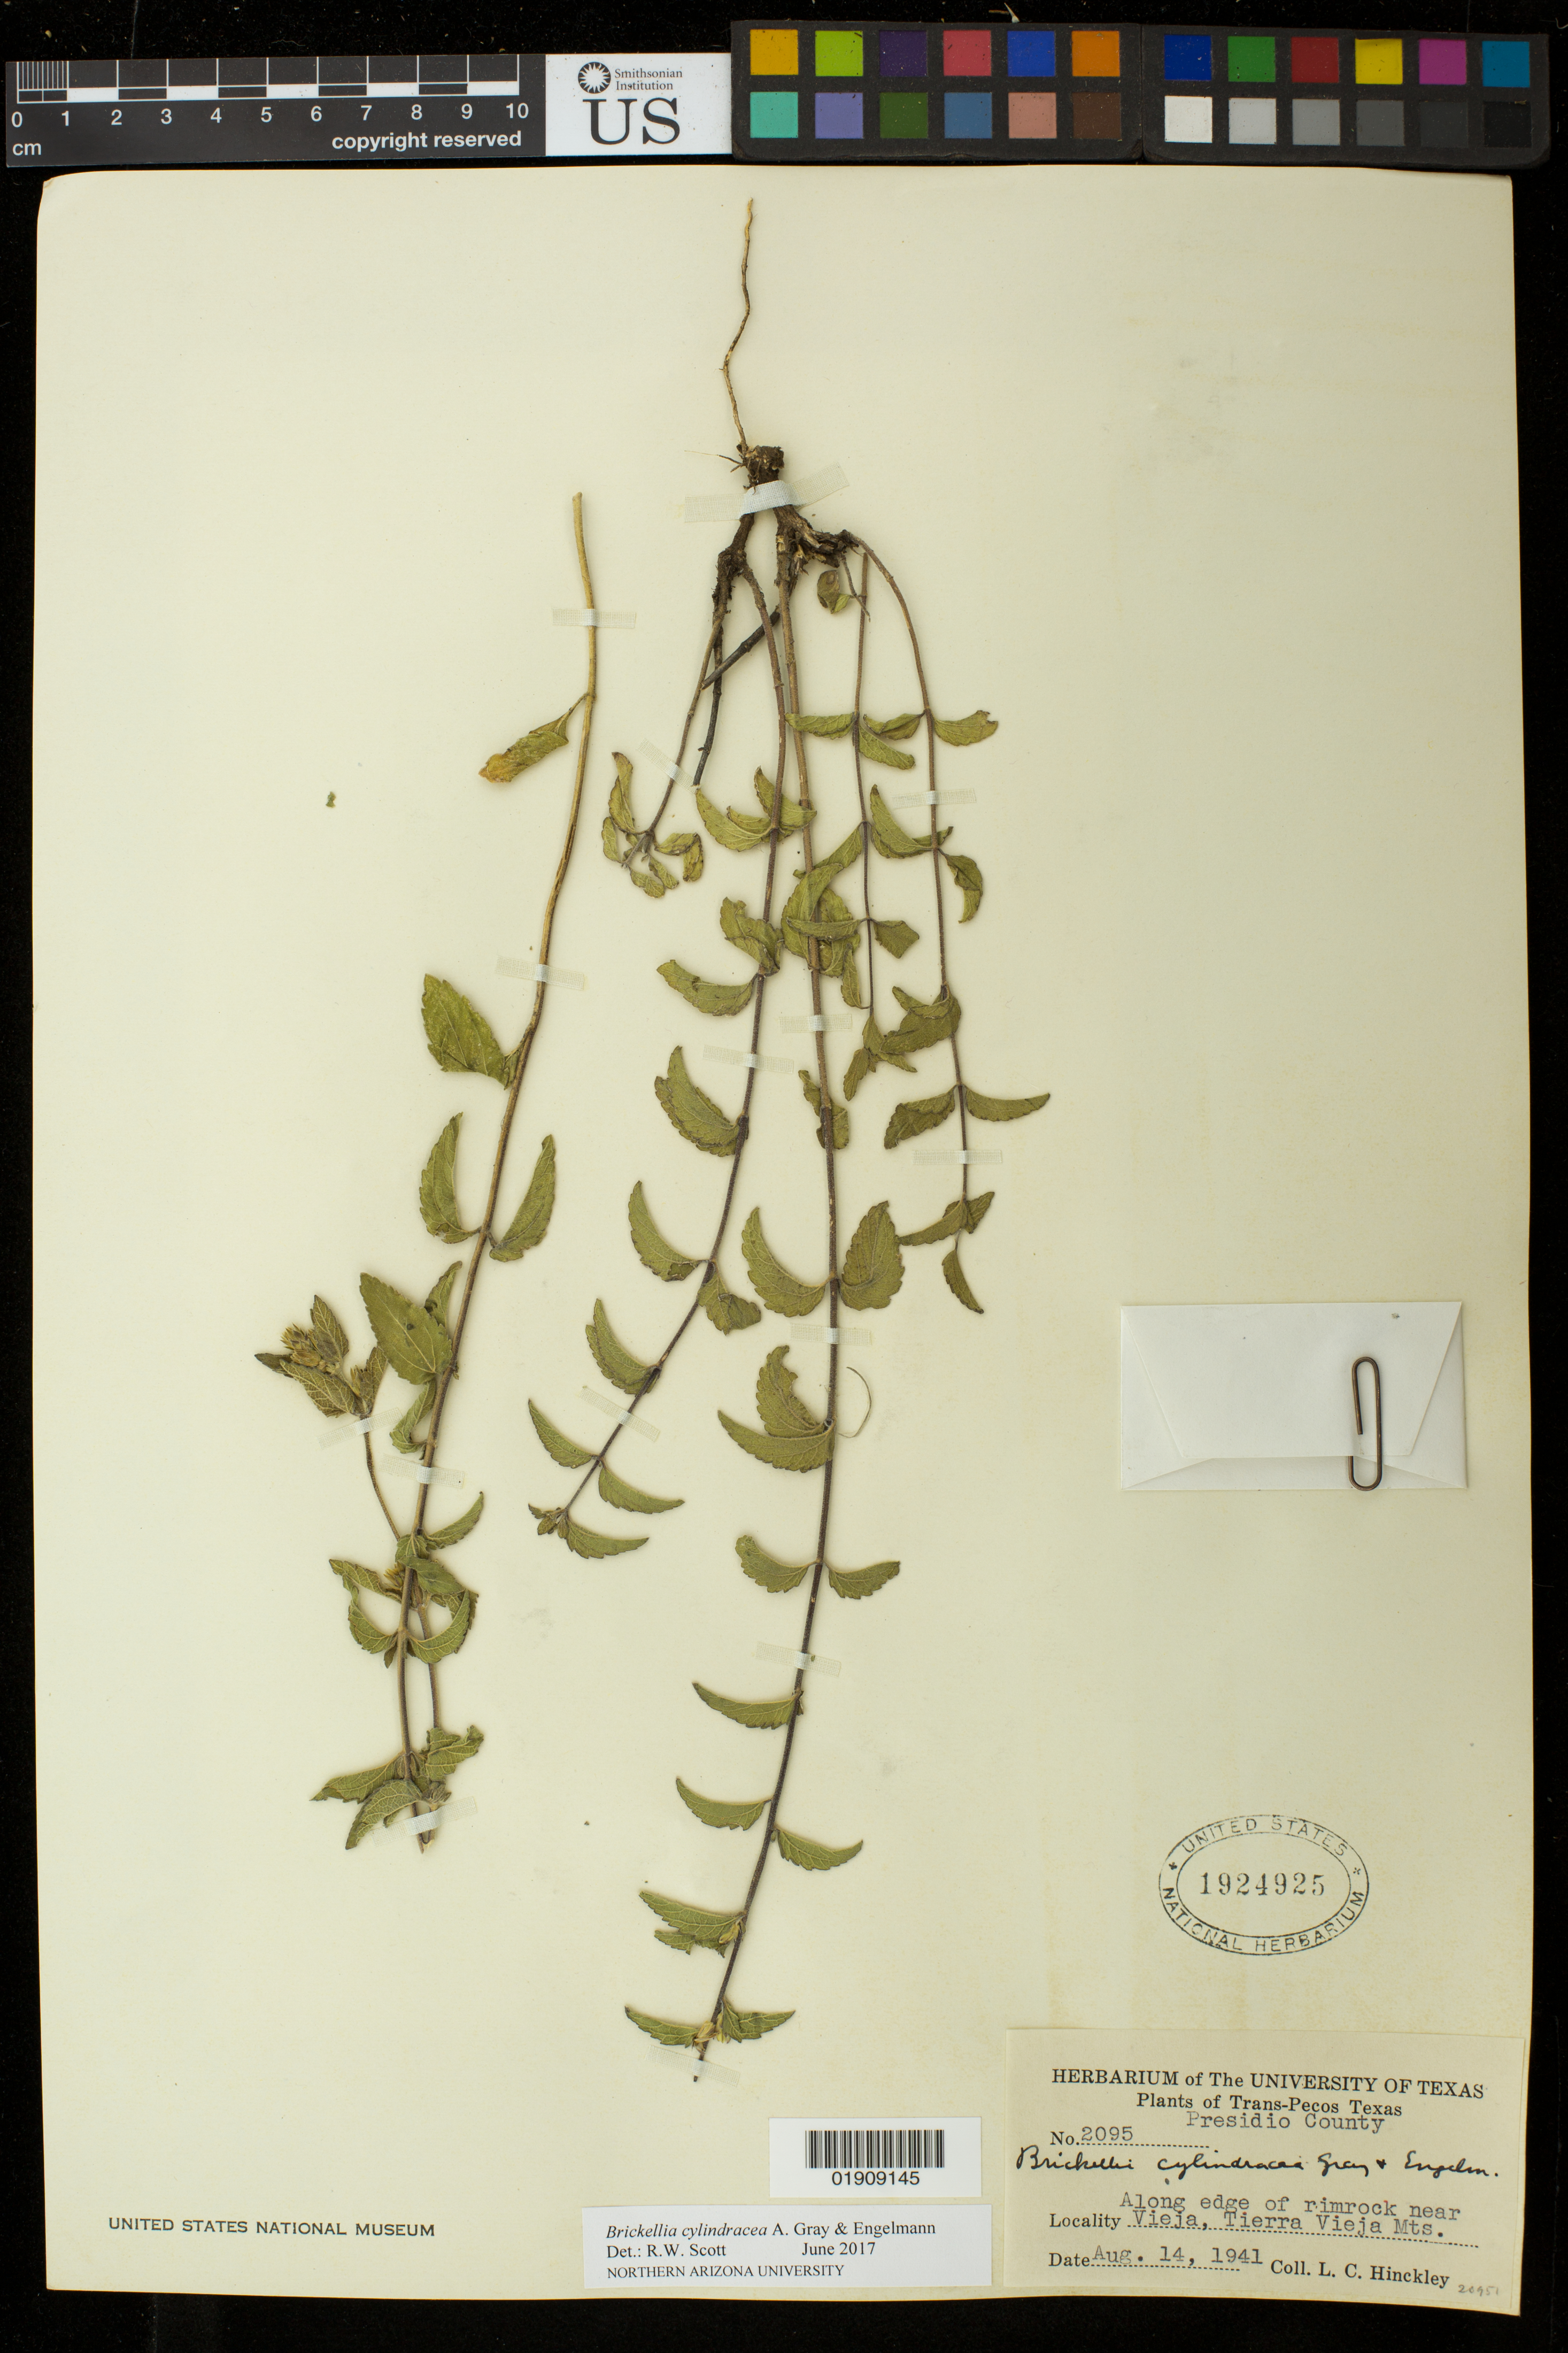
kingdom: Plantae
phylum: Tracheophyta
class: Magnoliopsida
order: Asterales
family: Asteraceae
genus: Brickellia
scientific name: Brickellia cylindracea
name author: A. Gray & Engelm. in A. Gray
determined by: Scott, Randall W., (ASC), Northern Arizona University (UNITED STATES)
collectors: L. Hinckley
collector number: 2095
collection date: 1941-08-14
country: United States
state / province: Texas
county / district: Presidio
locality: Trans-Pecos, Near Vieja, Tierra Vieja Mts.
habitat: Along edge of rimrock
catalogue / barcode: US 1924925